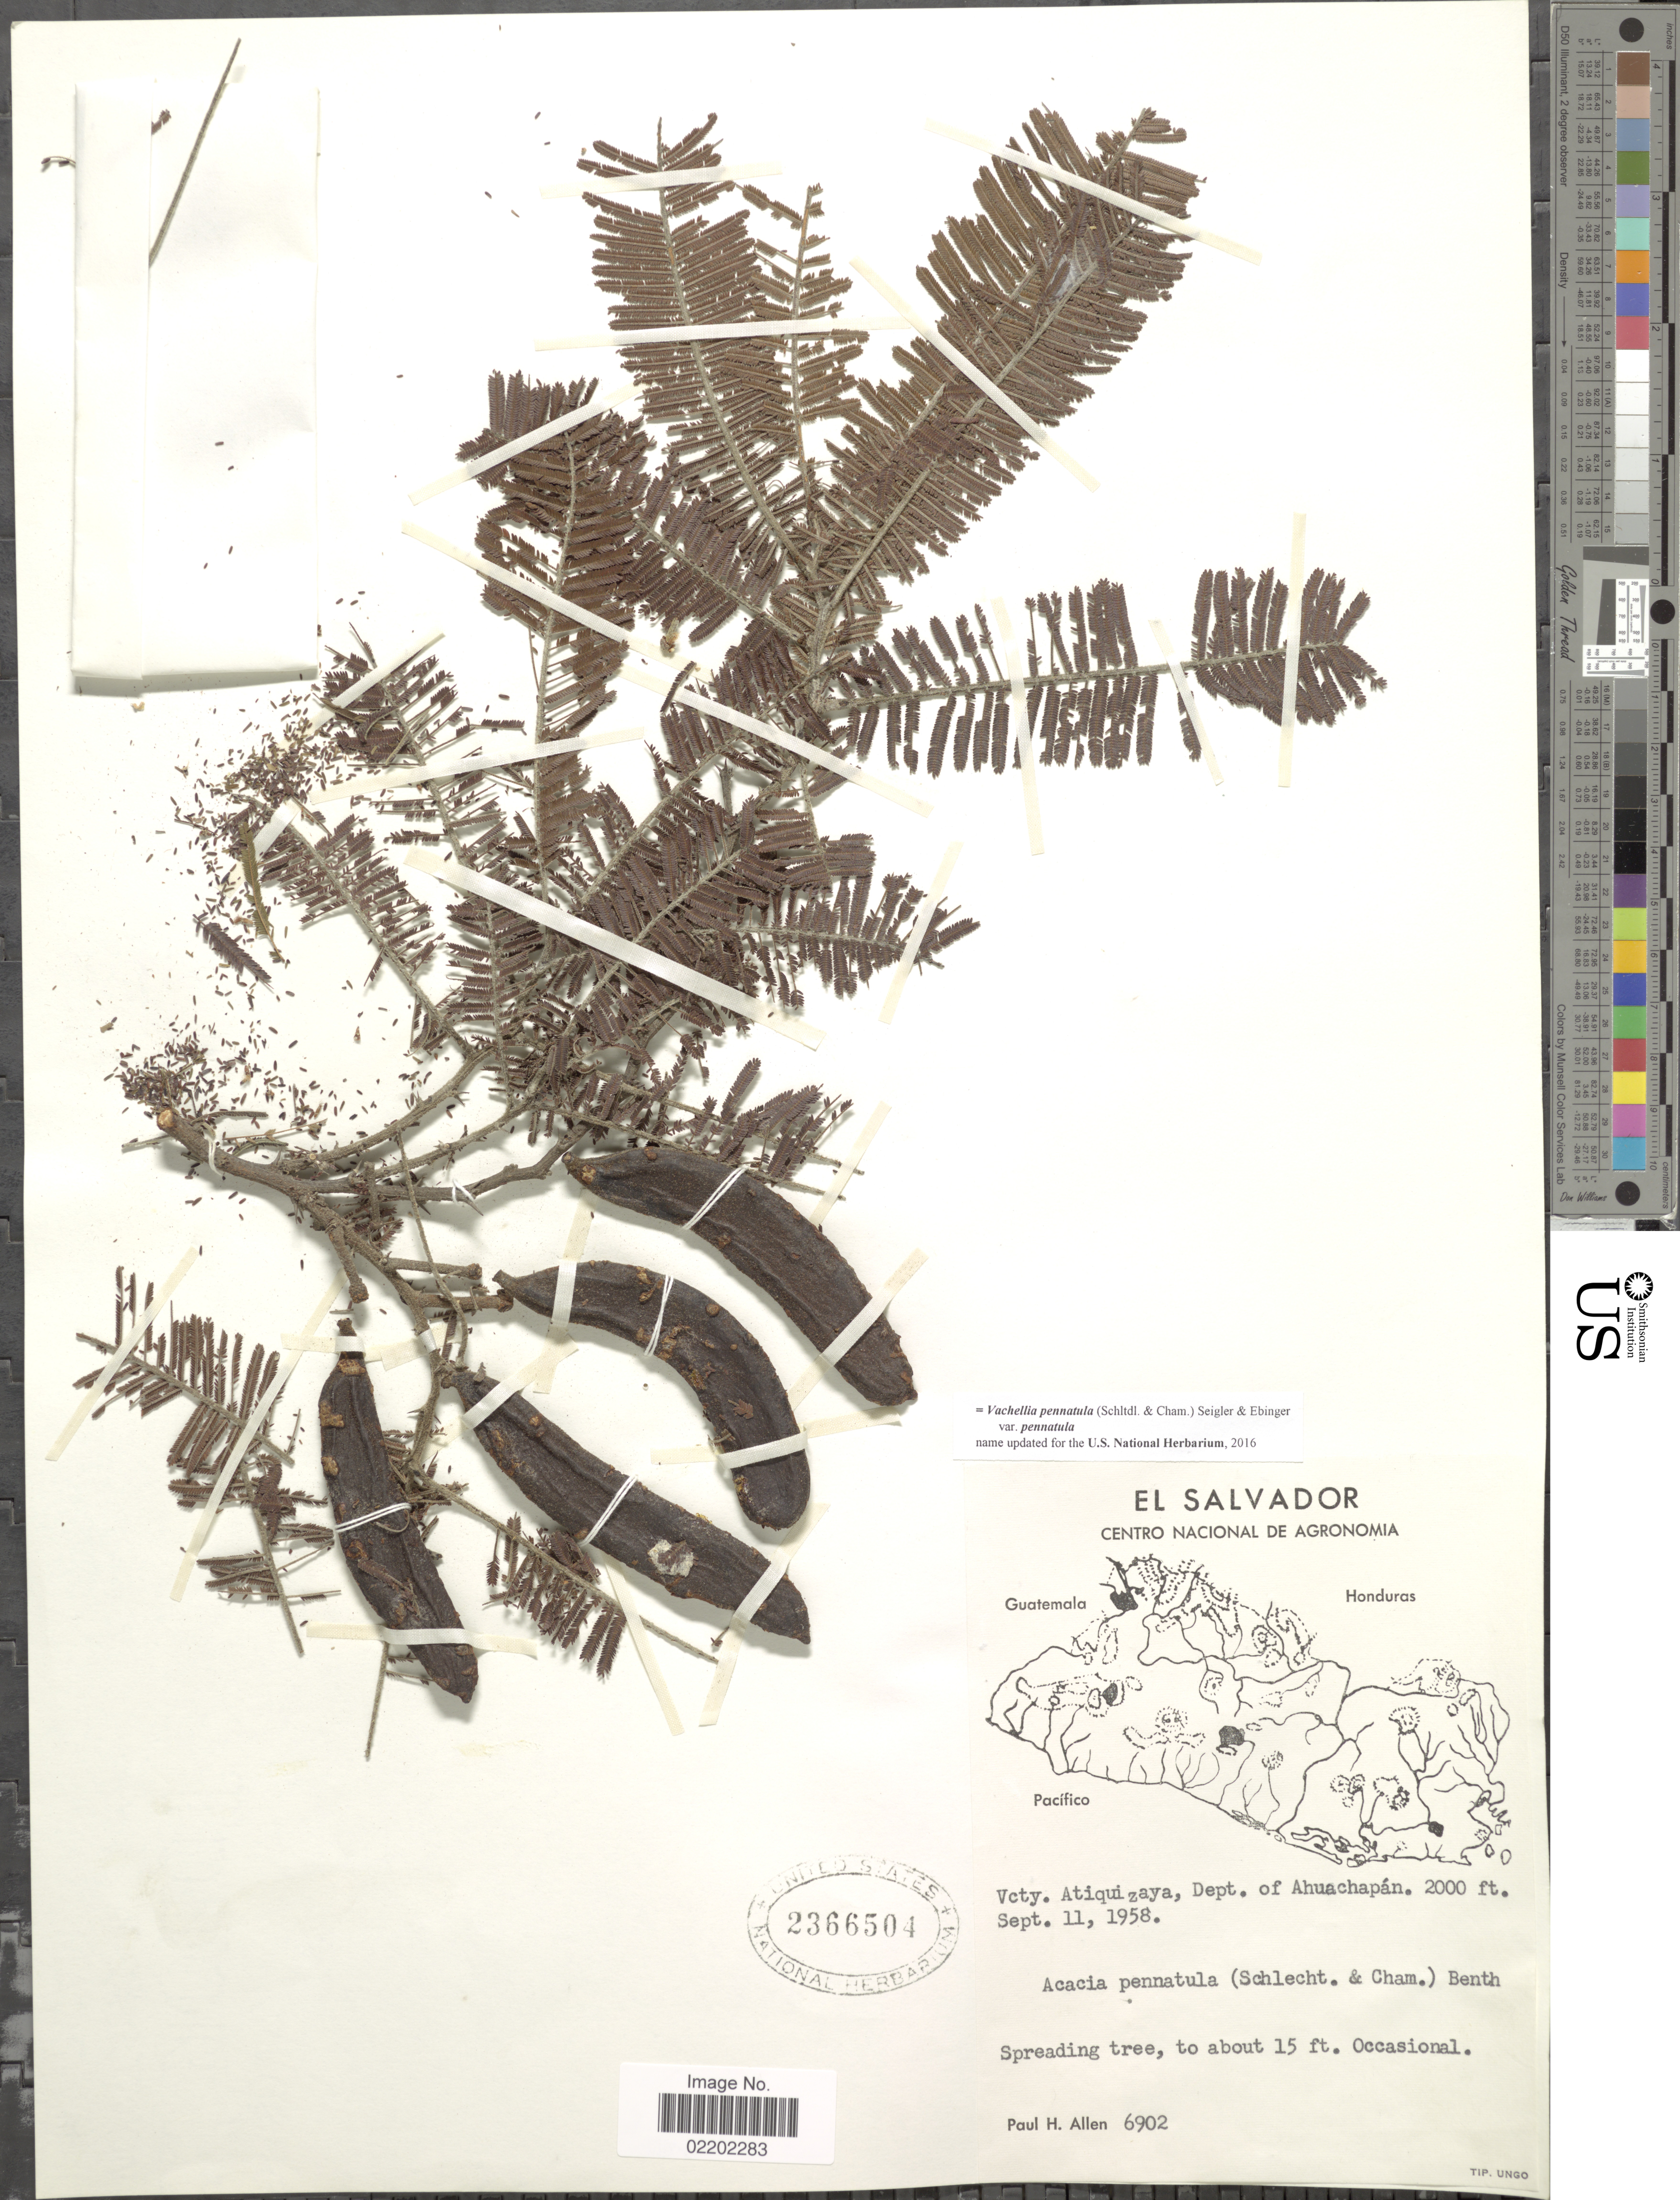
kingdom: Plantae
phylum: Tracheophyta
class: Magnoliopsida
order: Fabales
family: Fabaceae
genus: Vachellia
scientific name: Vachellia pennatula var. pennatula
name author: (Schltdl. & Cham.) Seigler & Ebinger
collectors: P. H. Allen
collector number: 6902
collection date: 1958-09-11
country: El Salvador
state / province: Ahuachapan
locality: Centro Nacional de agronomia, Vcty. Atiquizaya, Dept of Ahuachapán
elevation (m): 610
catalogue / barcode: US 2366504